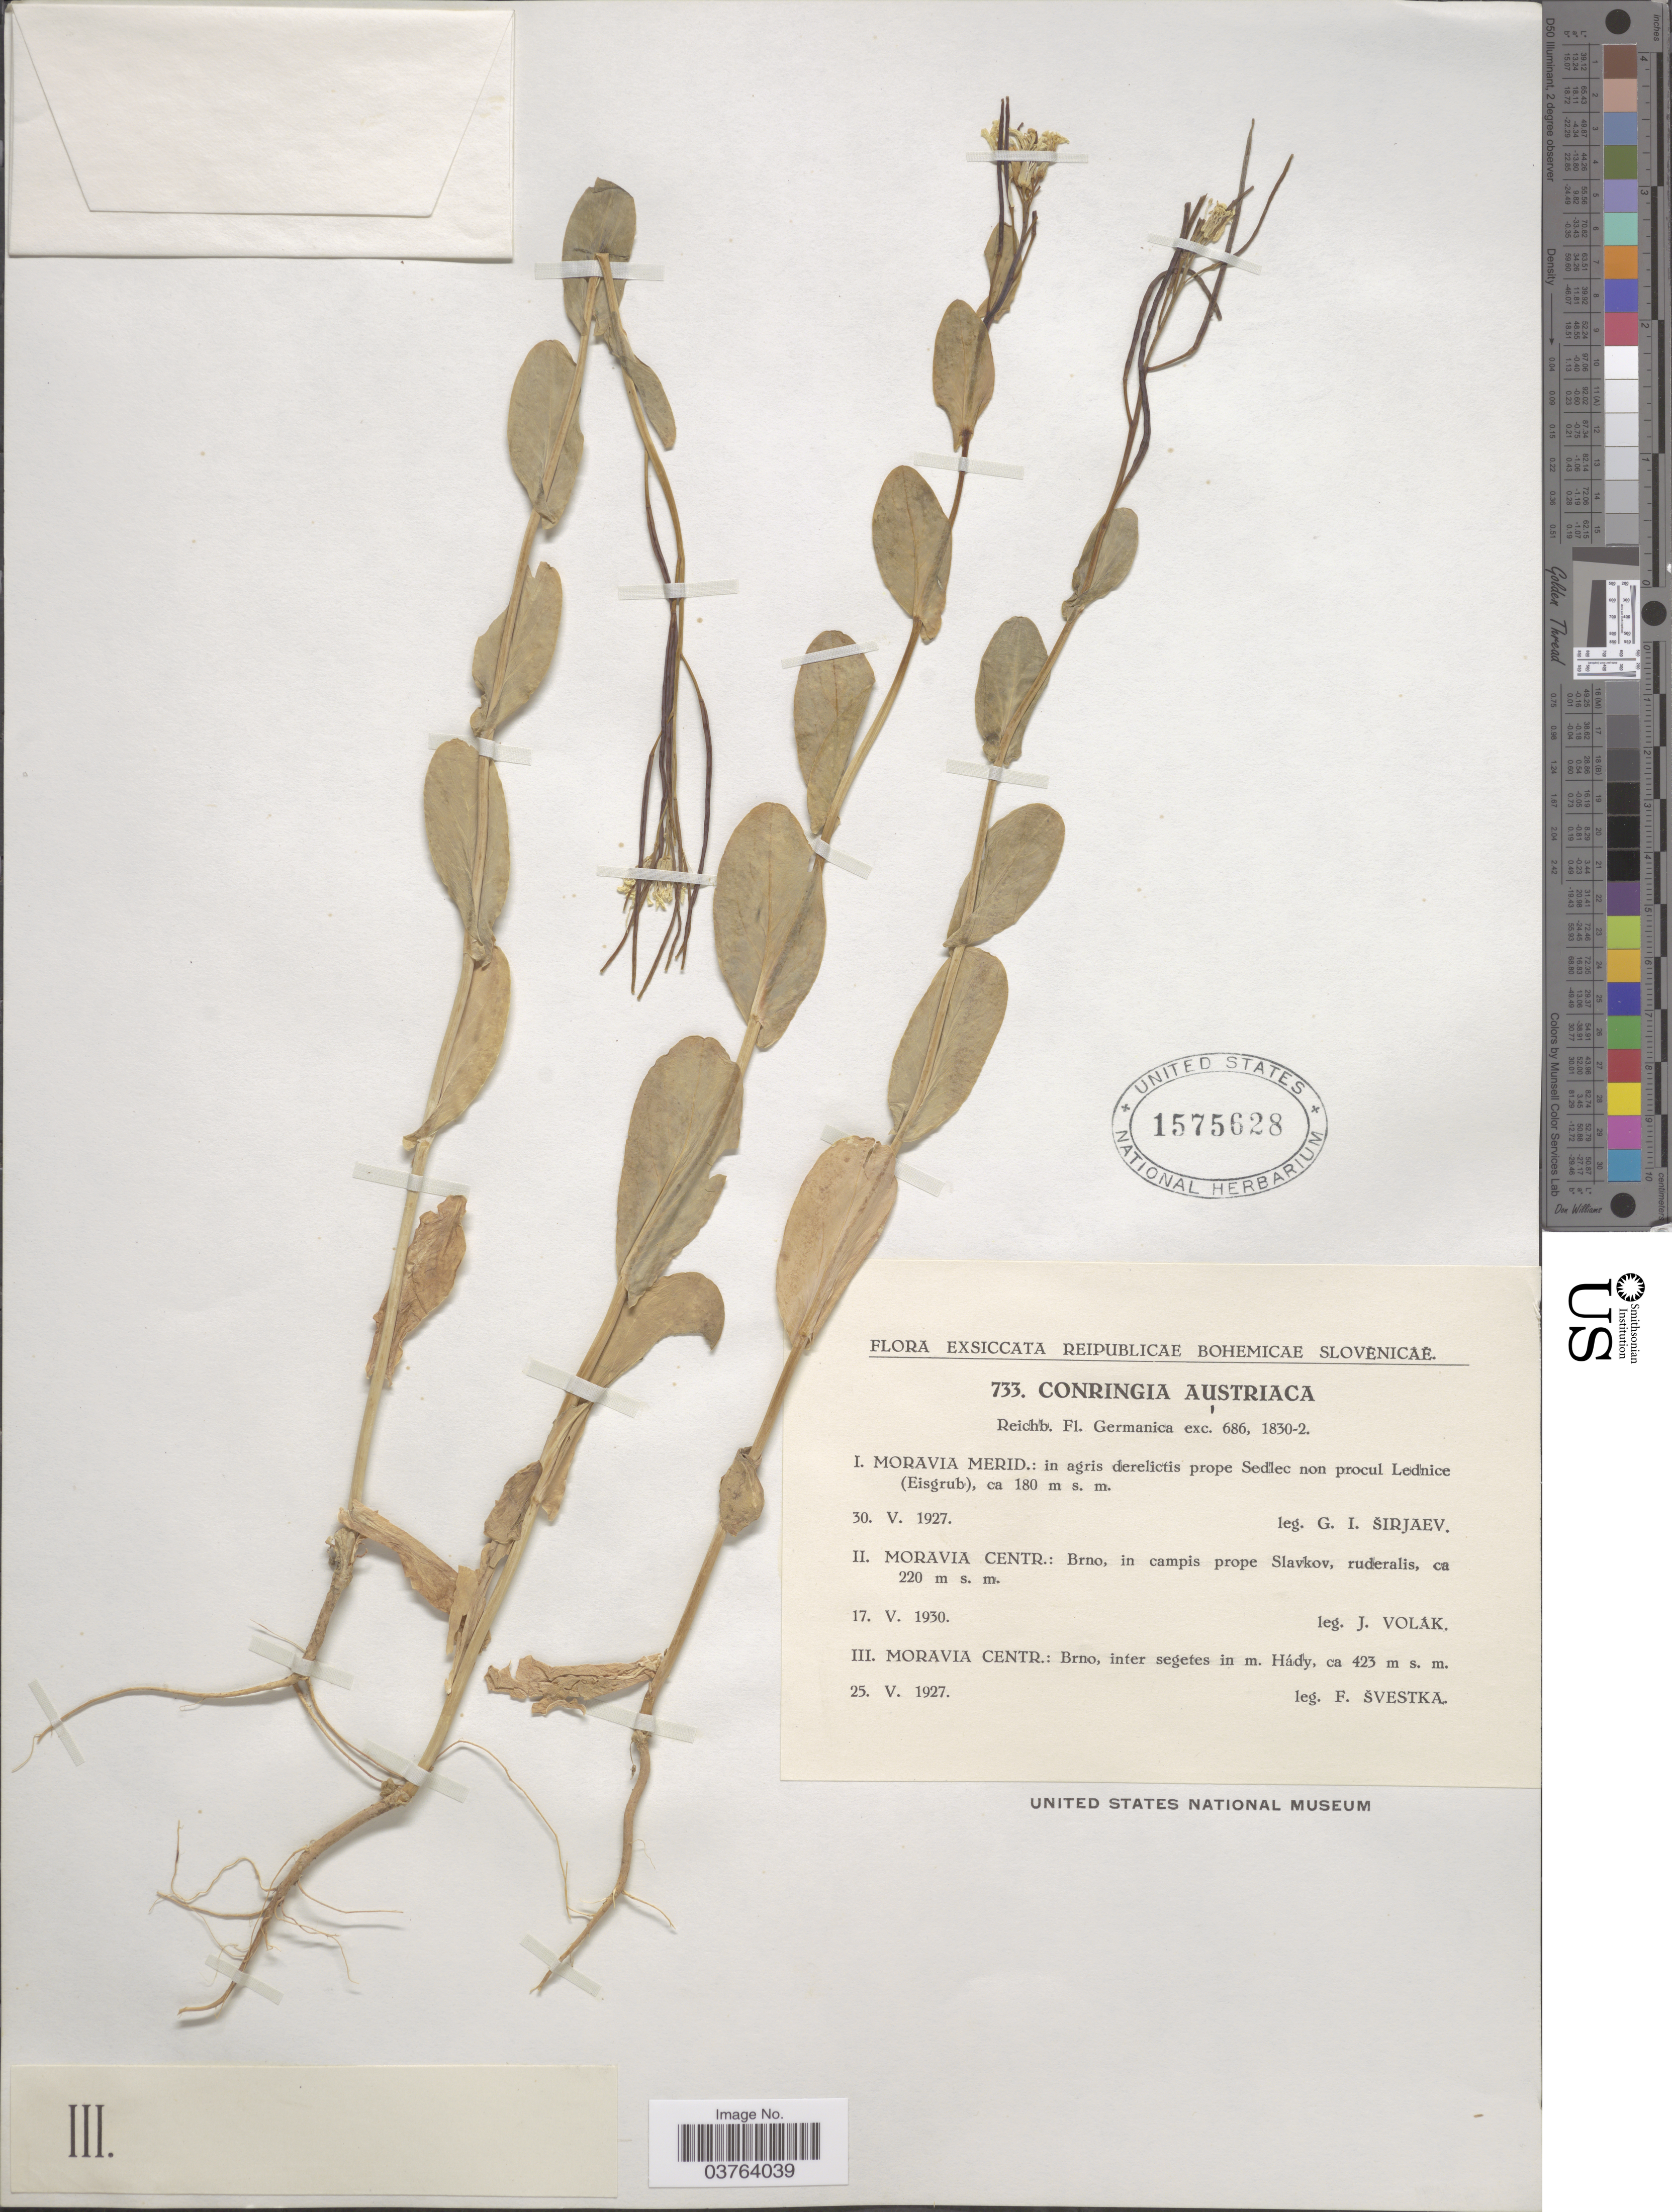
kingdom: Plantae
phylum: Tracheophyta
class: Magnoliopsida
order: Brassicales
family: Brassicaceae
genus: Conringia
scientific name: Conringia austriaca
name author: (Jacq.) Sweet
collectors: F. Svestka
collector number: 733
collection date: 1927-05-25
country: Czechia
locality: Reipublicae Bohemicae Slovenicae. Moravia Centr.: Brno, inter segetes in m. Hády.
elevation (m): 423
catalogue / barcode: US 1575628